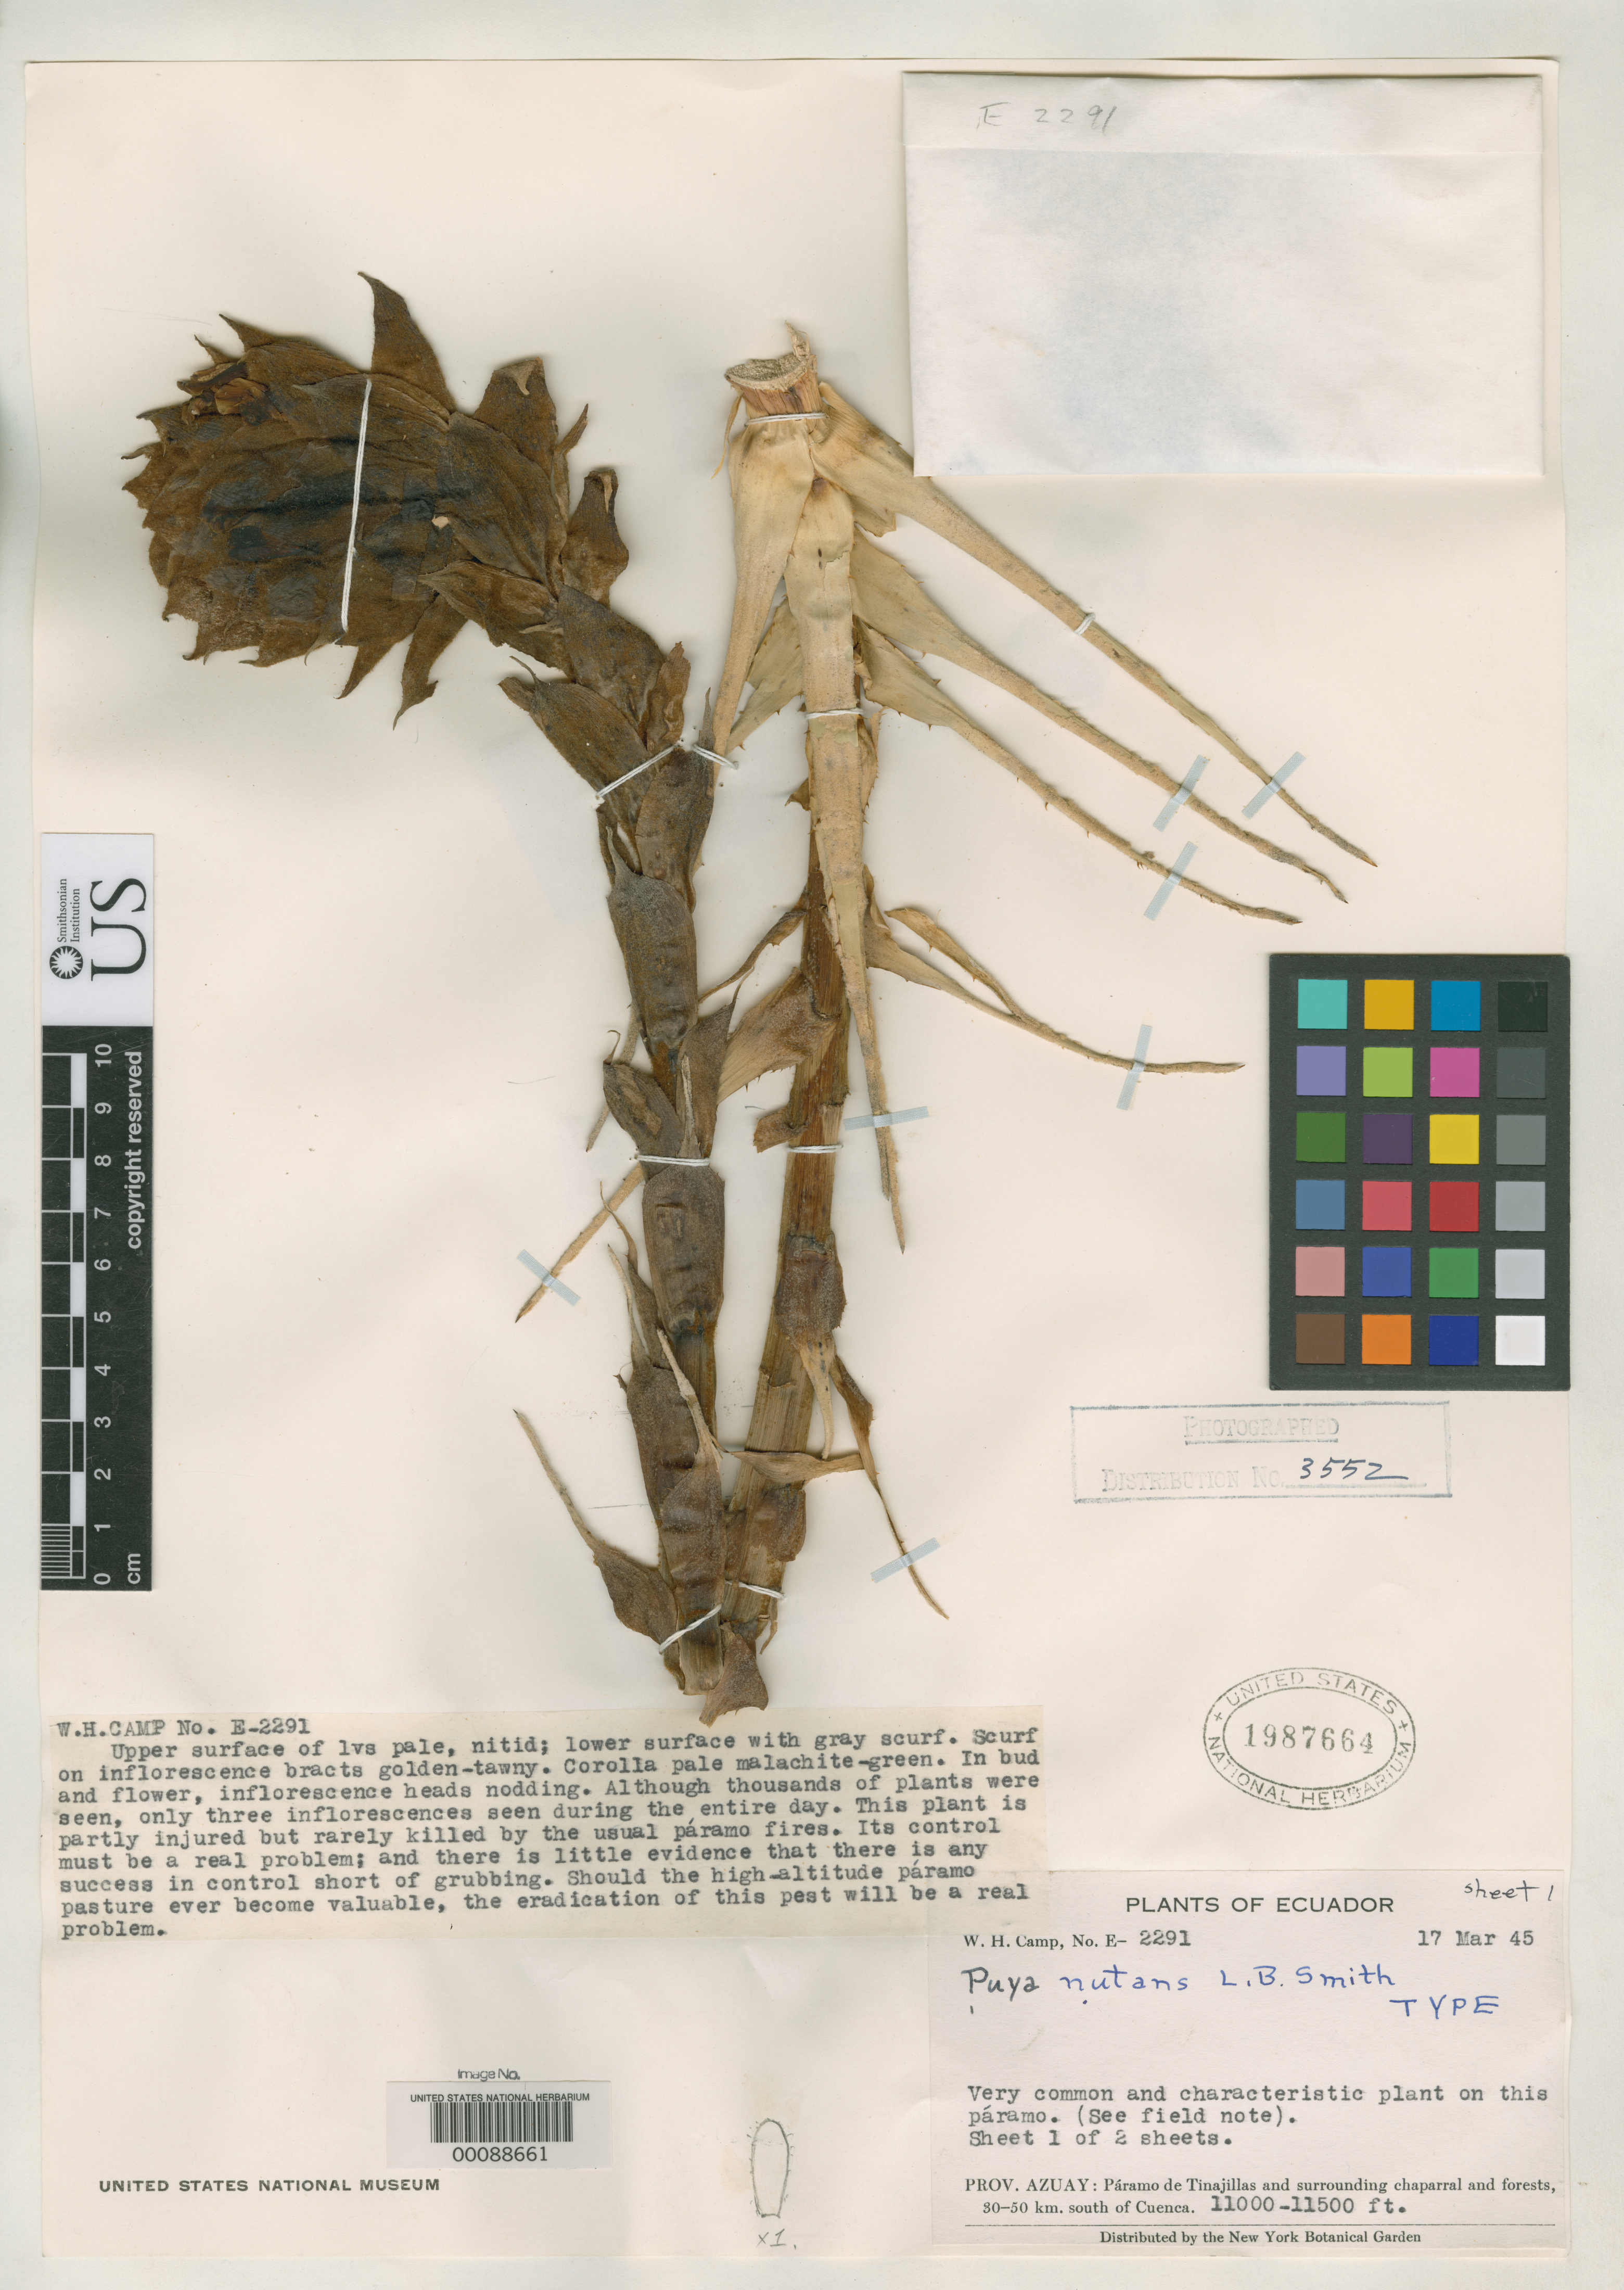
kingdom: Plantae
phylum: Tracheophyta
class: Liliopsida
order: Poales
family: Bromeliaceae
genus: Puya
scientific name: Puya nutans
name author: L.B. Sm.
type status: Holotype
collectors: W. H. Camp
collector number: E 2291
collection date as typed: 17 Mar 1945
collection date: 1945-03-17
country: Ecuador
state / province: Azuay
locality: Paramo de Tinajillas, 30-50 km S of Cuenca.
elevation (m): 3353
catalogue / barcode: US 1987664